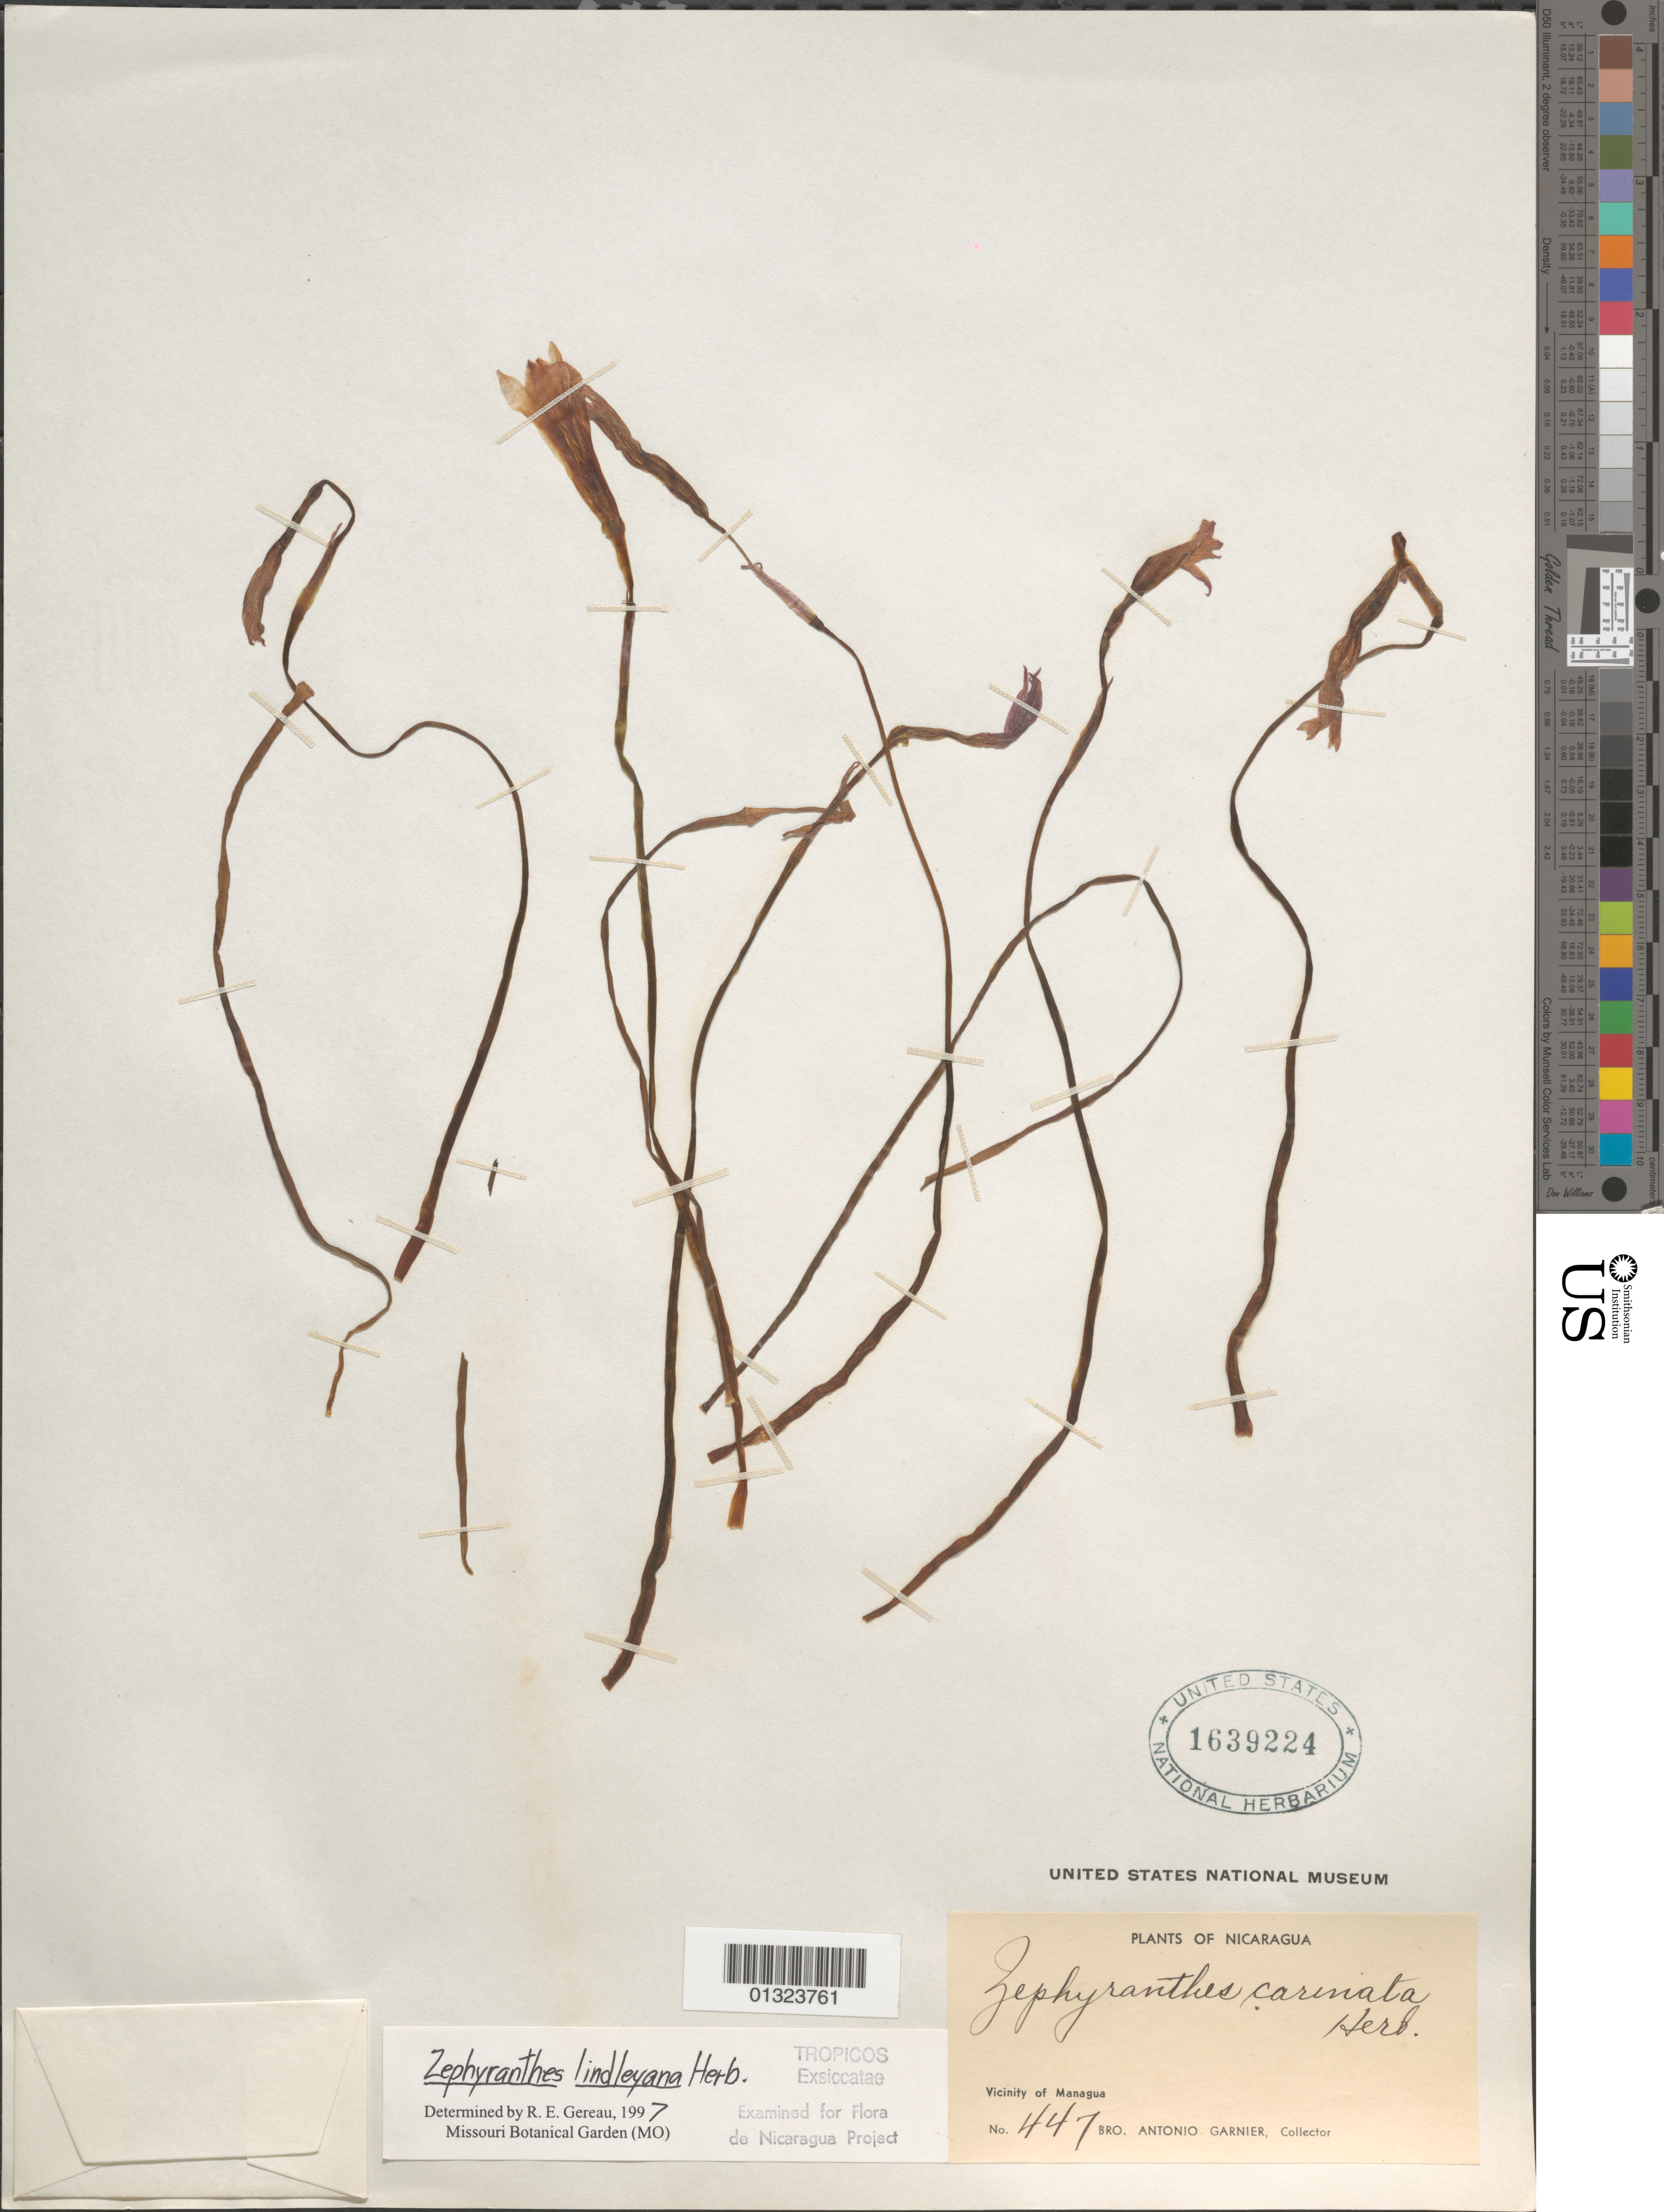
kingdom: Plantae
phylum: Tracheophyta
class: Liliopsida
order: Asparagales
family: Amaryllidaceae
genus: Zephyranthes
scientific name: Zephyranthes lindleyana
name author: Herb.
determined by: Gereau, R. E.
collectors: Bro. A. Garnier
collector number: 447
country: Nicaragua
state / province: Managua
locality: Vicinity of Managua.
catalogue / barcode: US 1639224